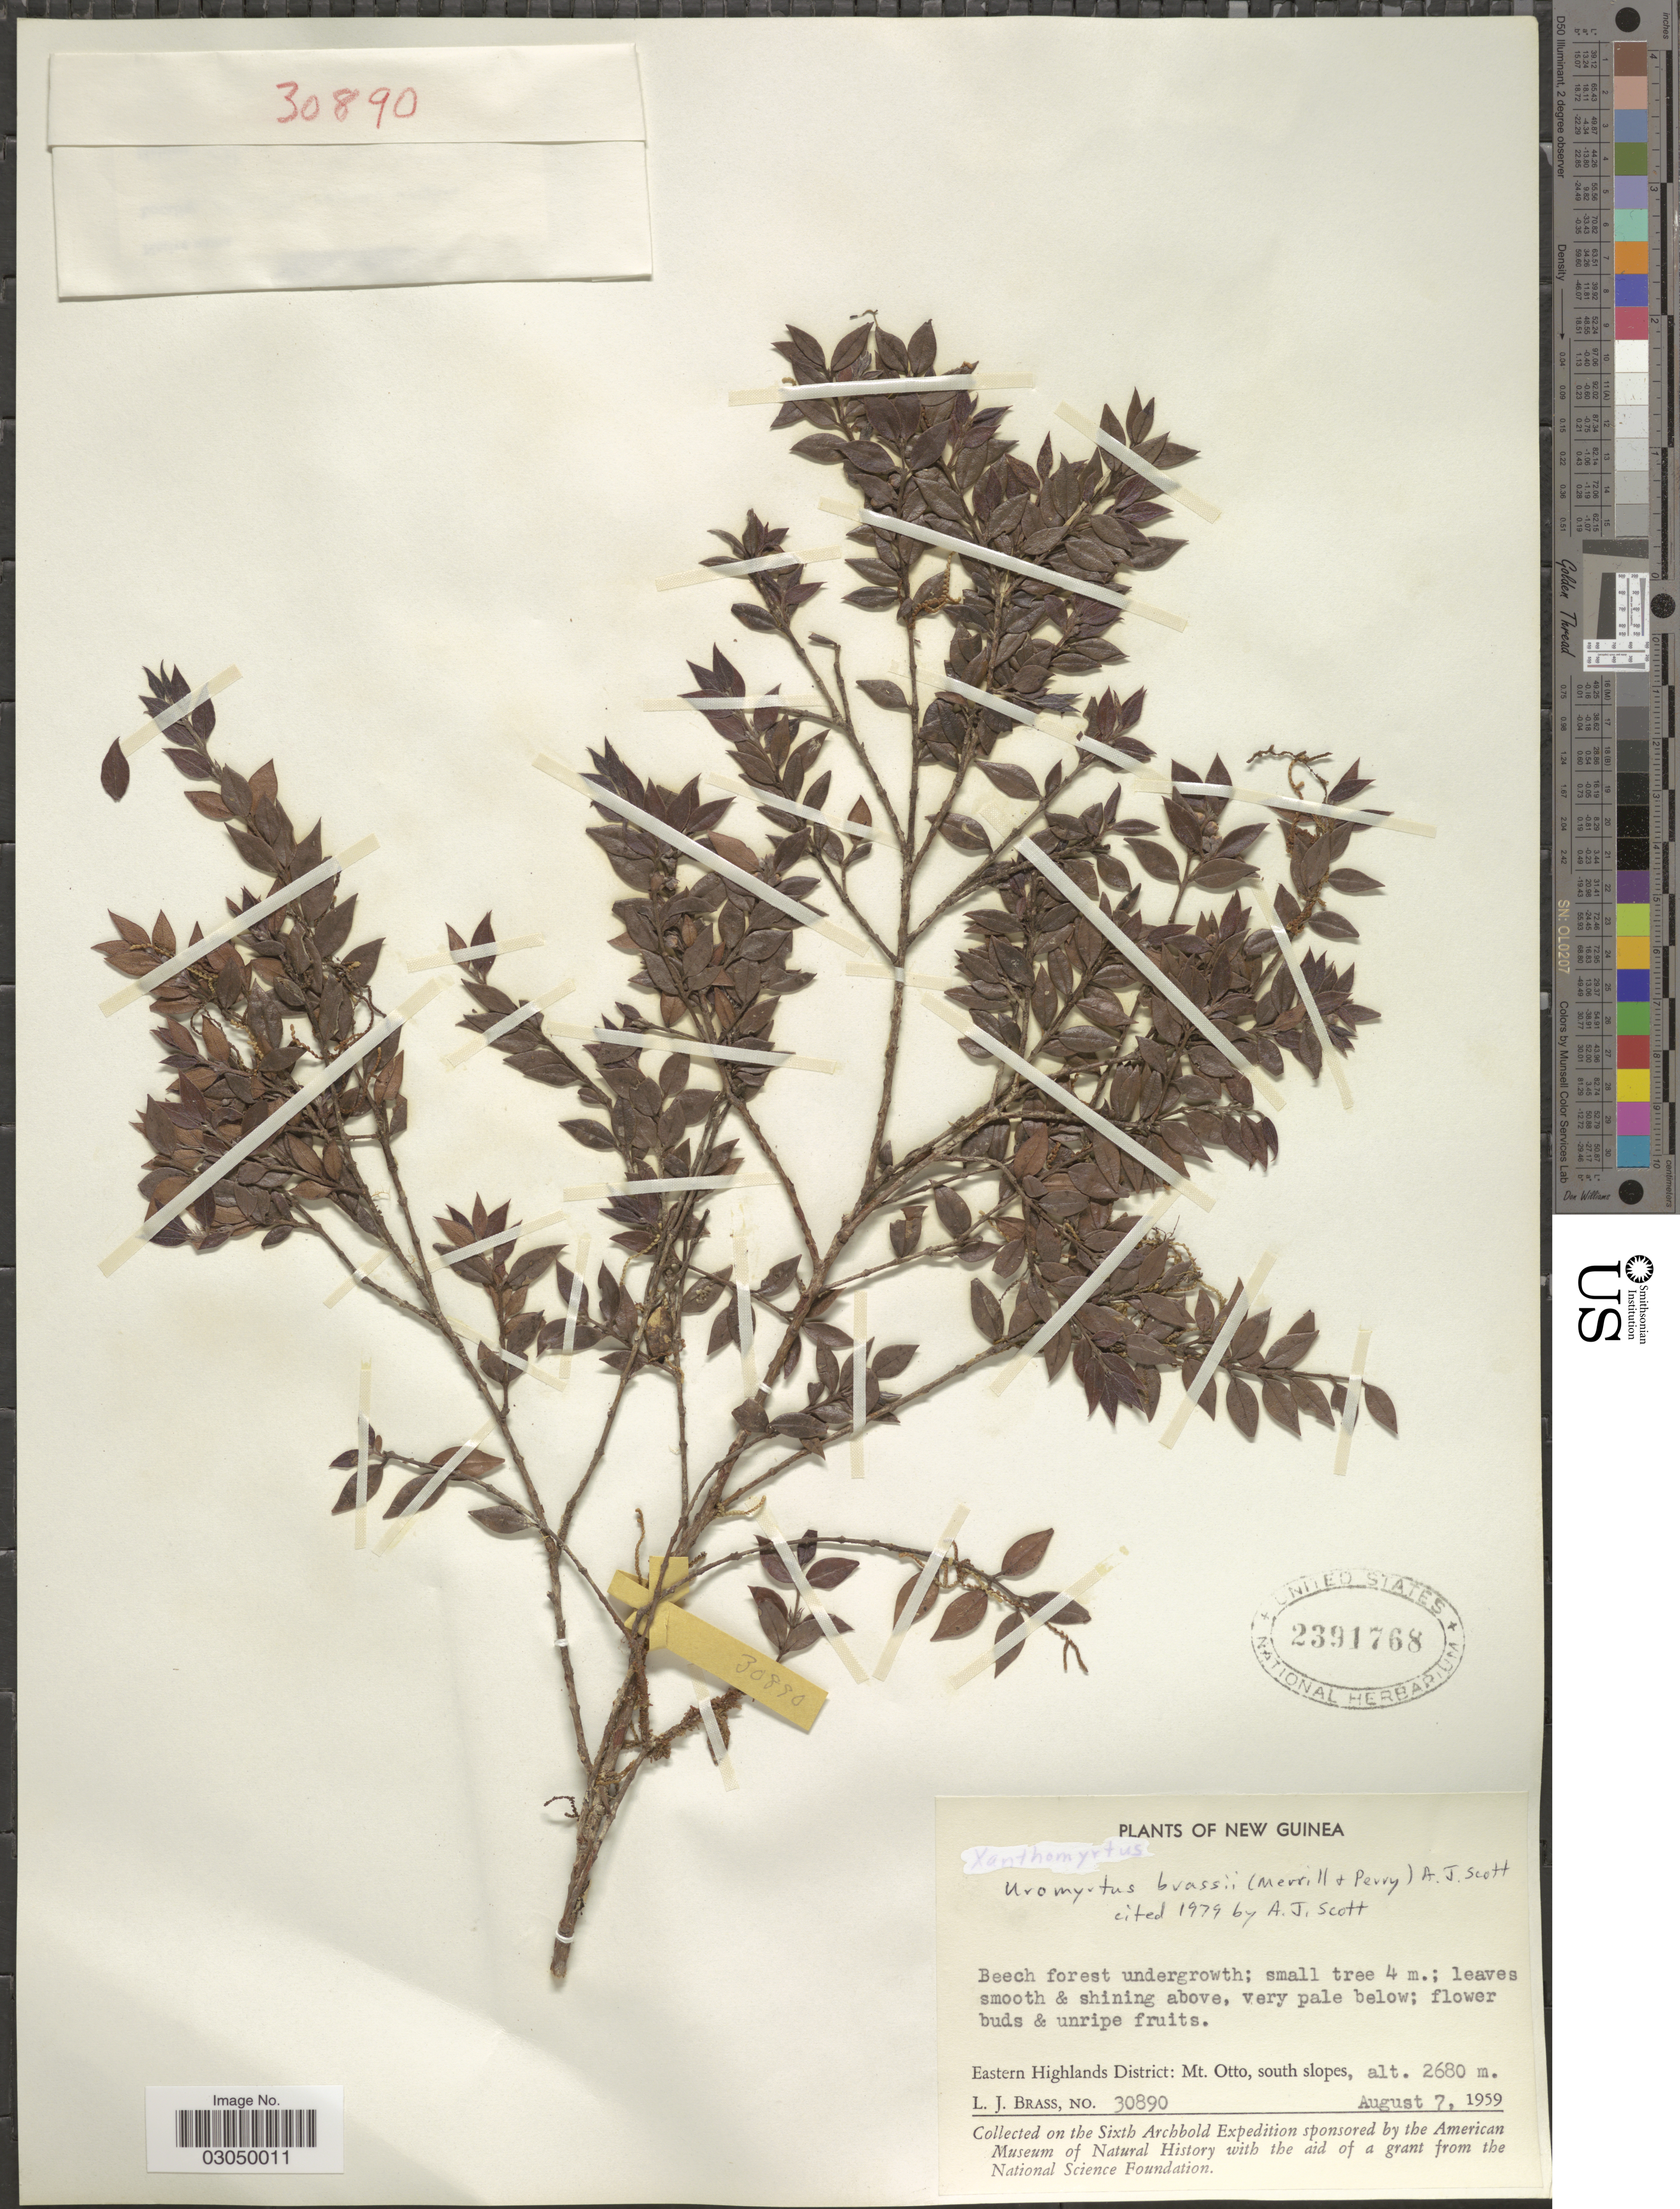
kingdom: Plantae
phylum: Tracheophyta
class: Magnoliopsida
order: Myrtales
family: Myrtaceae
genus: Uromyrtus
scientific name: Uromyrtus brassii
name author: (Merr. & L.M. Perry) A.J. Scott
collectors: L. J. Brass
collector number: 30890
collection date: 1959-08-07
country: Papua New Guinea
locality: New Guinea. Eastern Highlands District: Mt. Otto, south slopes.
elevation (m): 2680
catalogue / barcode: US 2391768